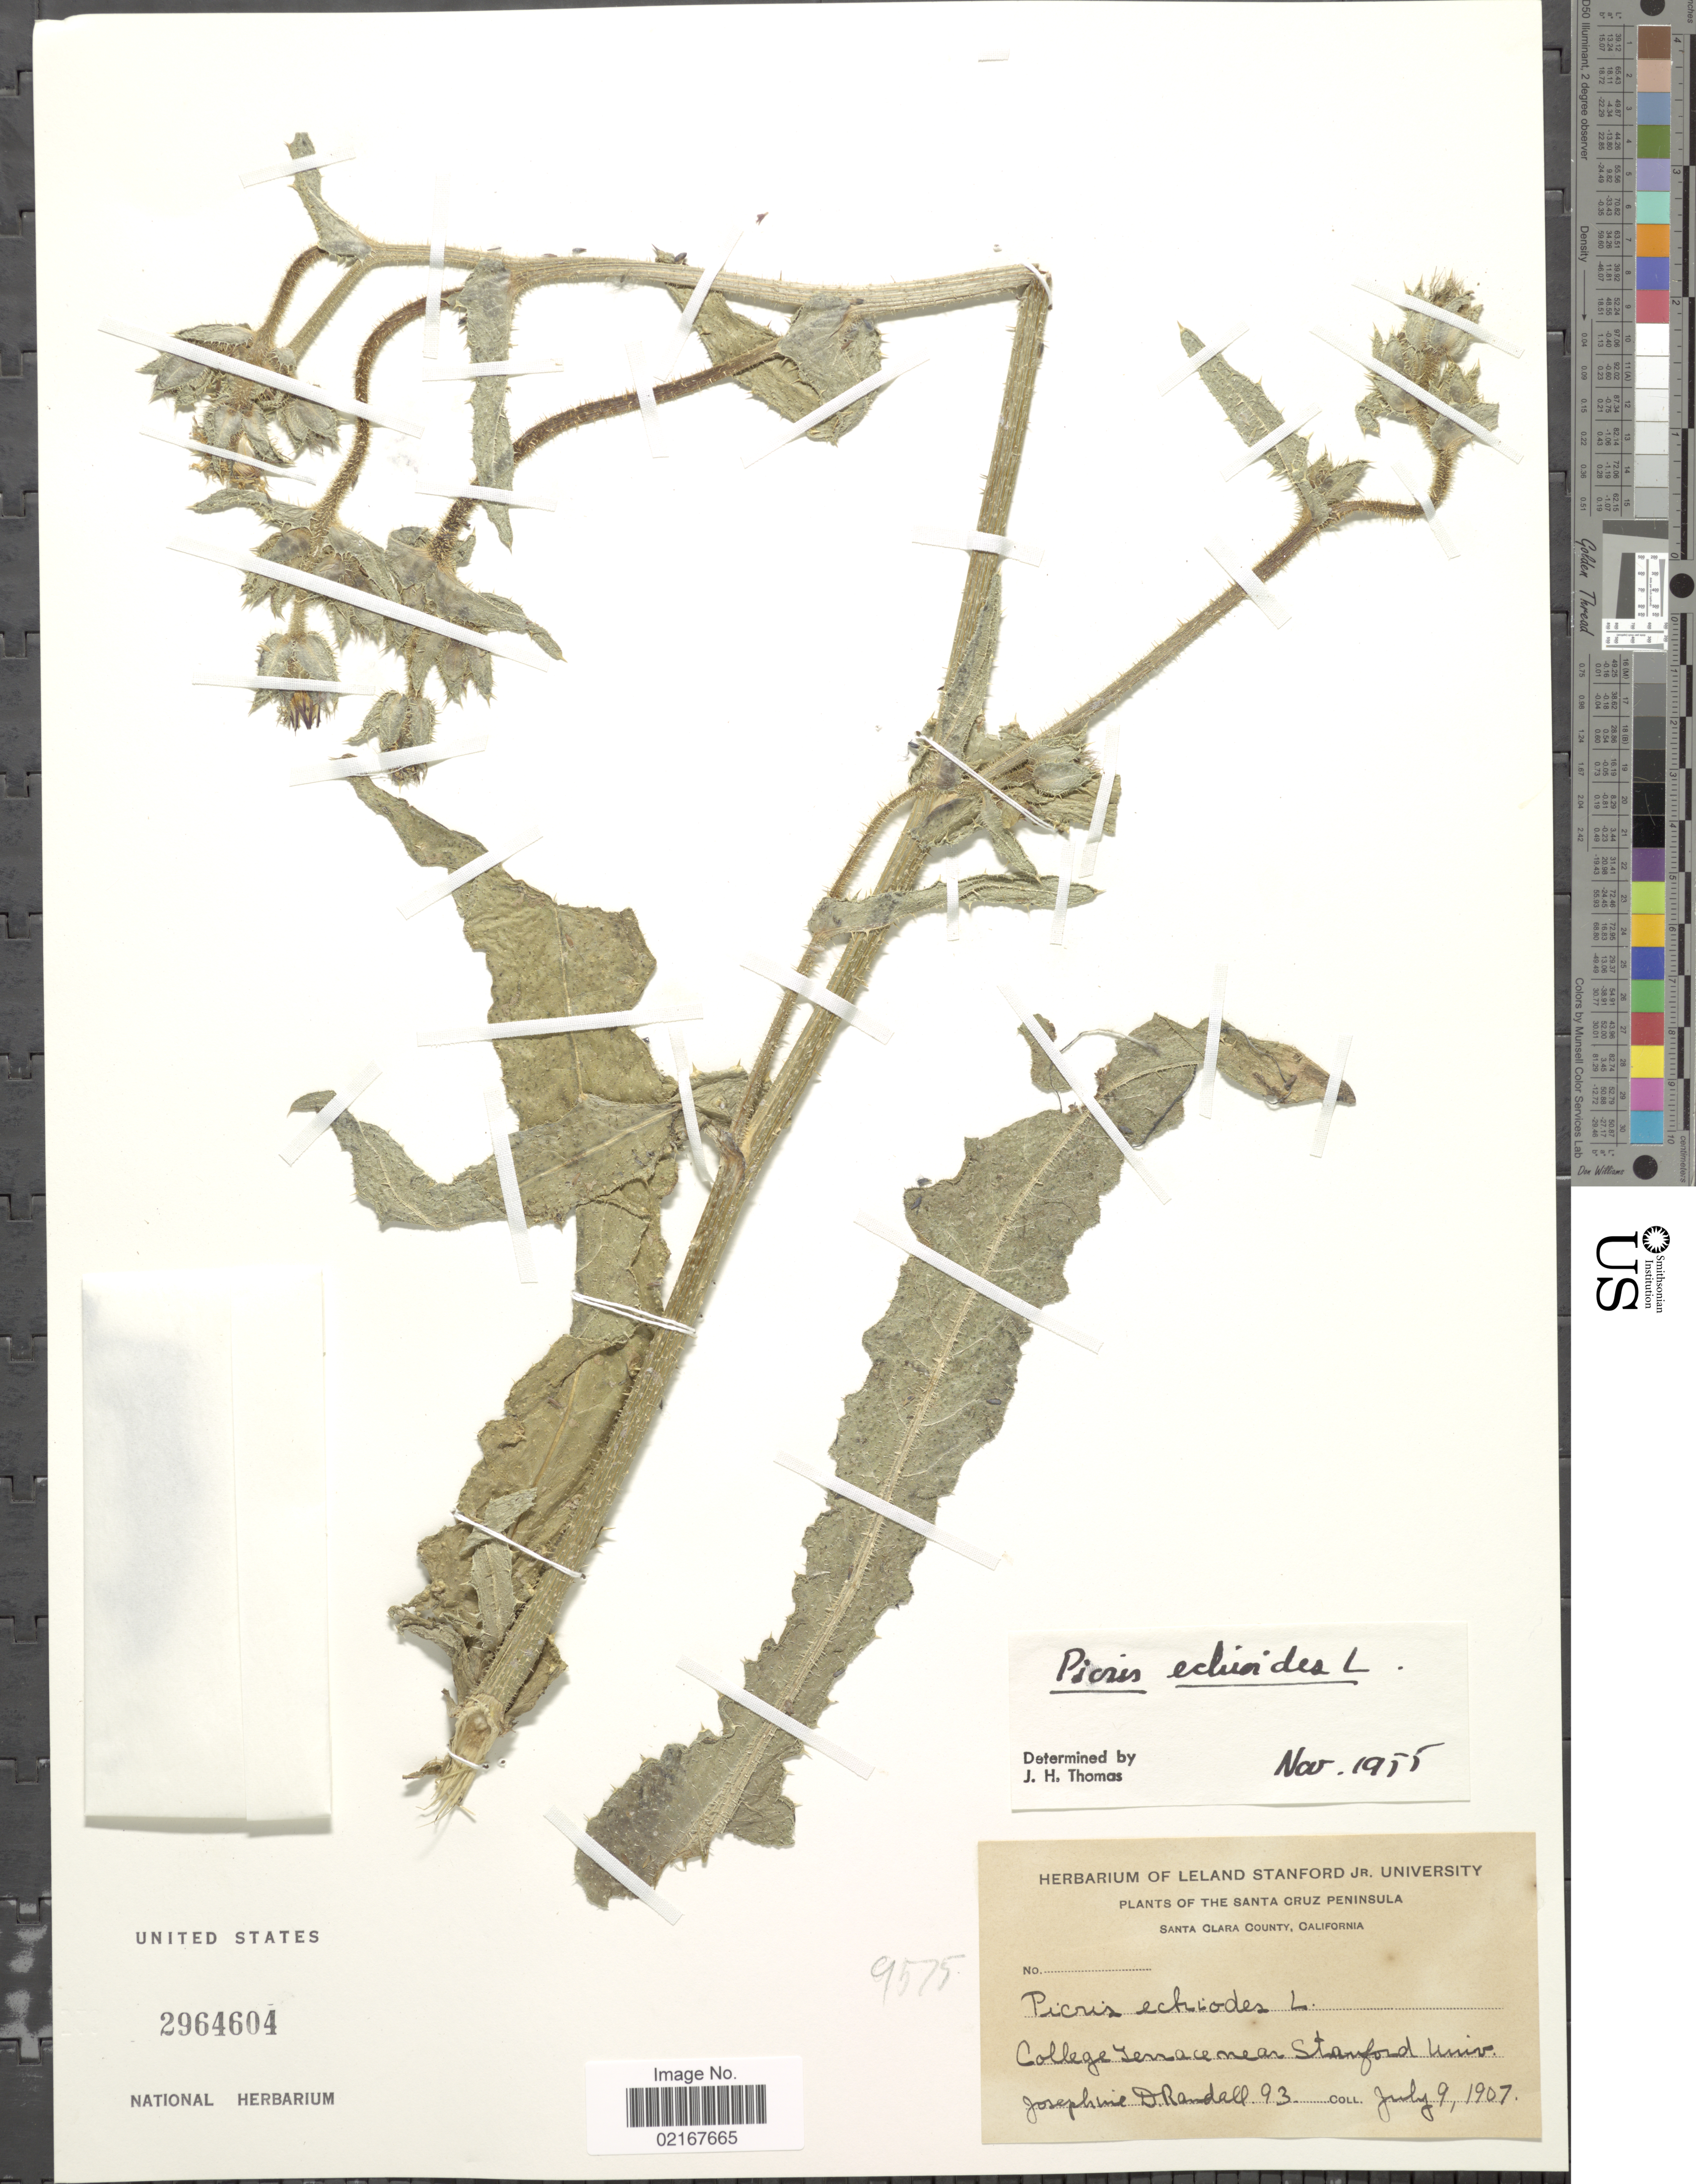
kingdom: Plantae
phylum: Tracheophyta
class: Magnoliopsida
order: Asterales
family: Asteraceae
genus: Helminthotheca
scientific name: Helminthotheca echioides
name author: (L.) Holub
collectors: J. Randall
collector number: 93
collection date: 1907-07-09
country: United States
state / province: California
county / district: Santa Clara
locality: Santa Cruz Peninsula, Santa Clara County, College Terrace near Stanford Univ.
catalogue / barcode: US 2964604